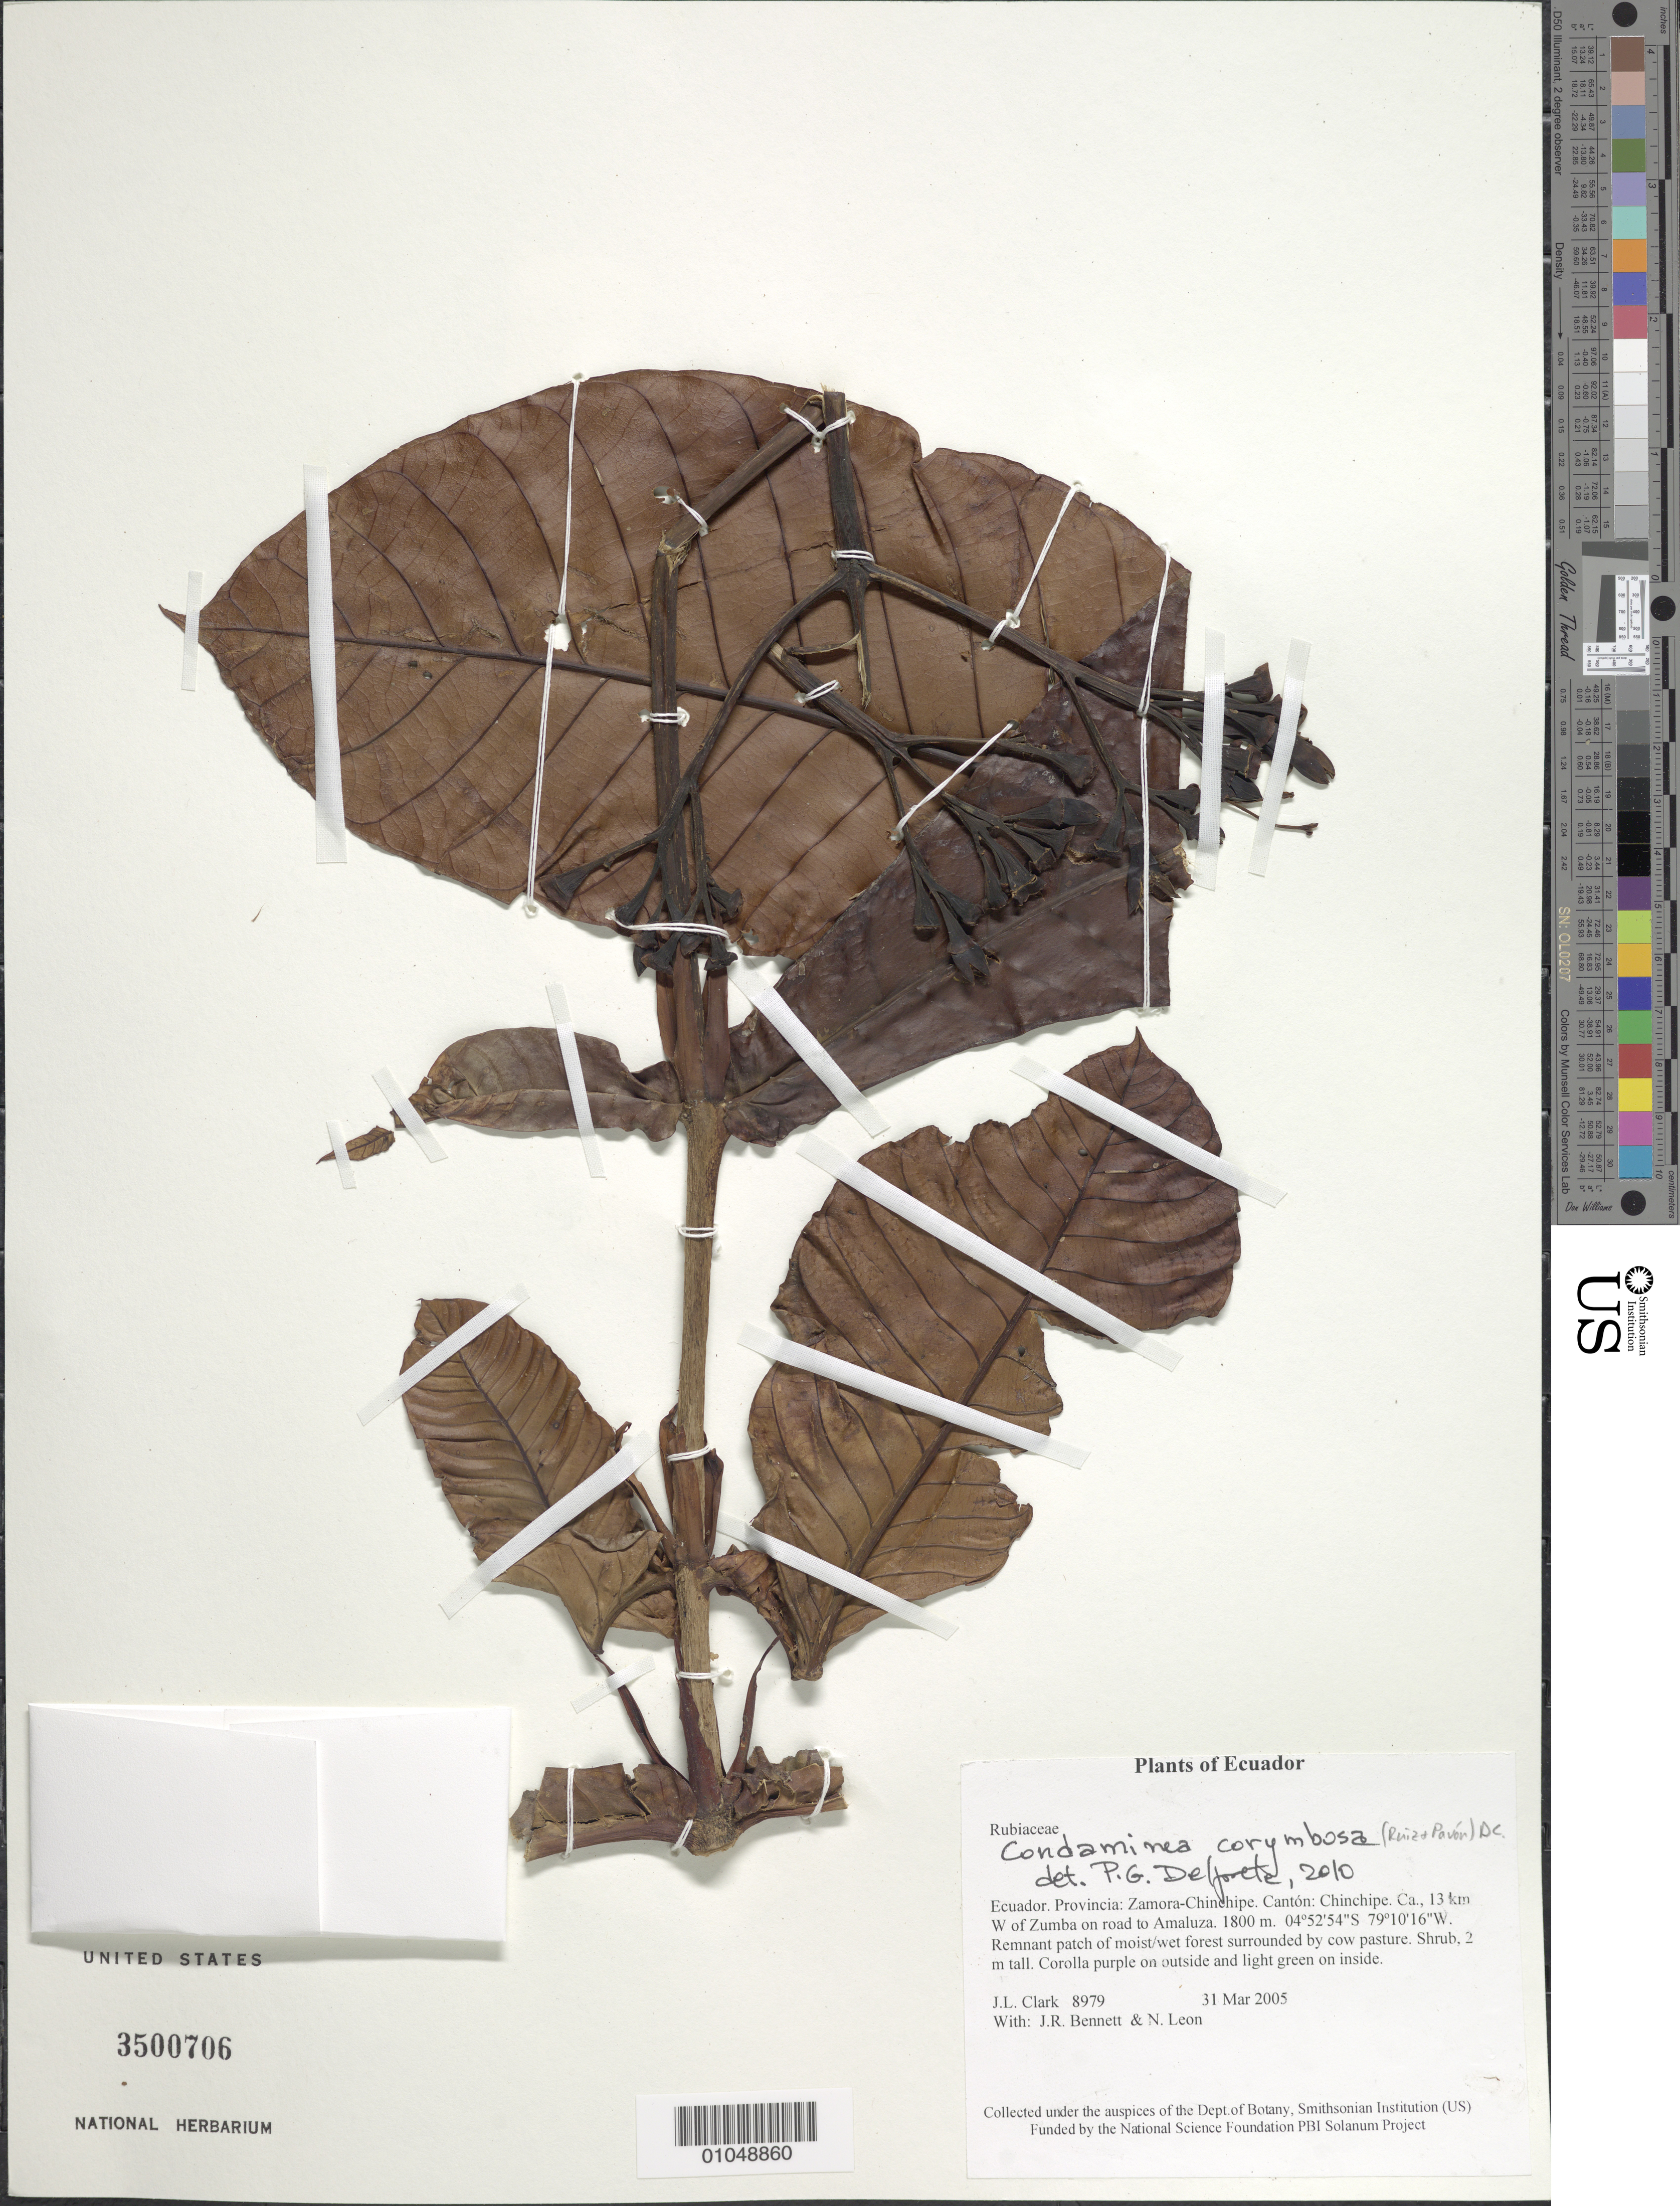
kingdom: Plantae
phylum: Tracheophyta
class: Magnoliopsida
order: Gentianales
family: Rubiaceae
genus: Condaminea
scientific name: Condaminea corymbosa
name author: (Ruiz & Pav.) DC.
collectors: J. L. Clark, J. R. Bennett & N. Leon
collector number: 8979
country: Ecuador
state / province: Zamora-Chinchipe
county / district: Caton Chinchipe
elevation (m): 1800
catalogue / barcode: US 3500706